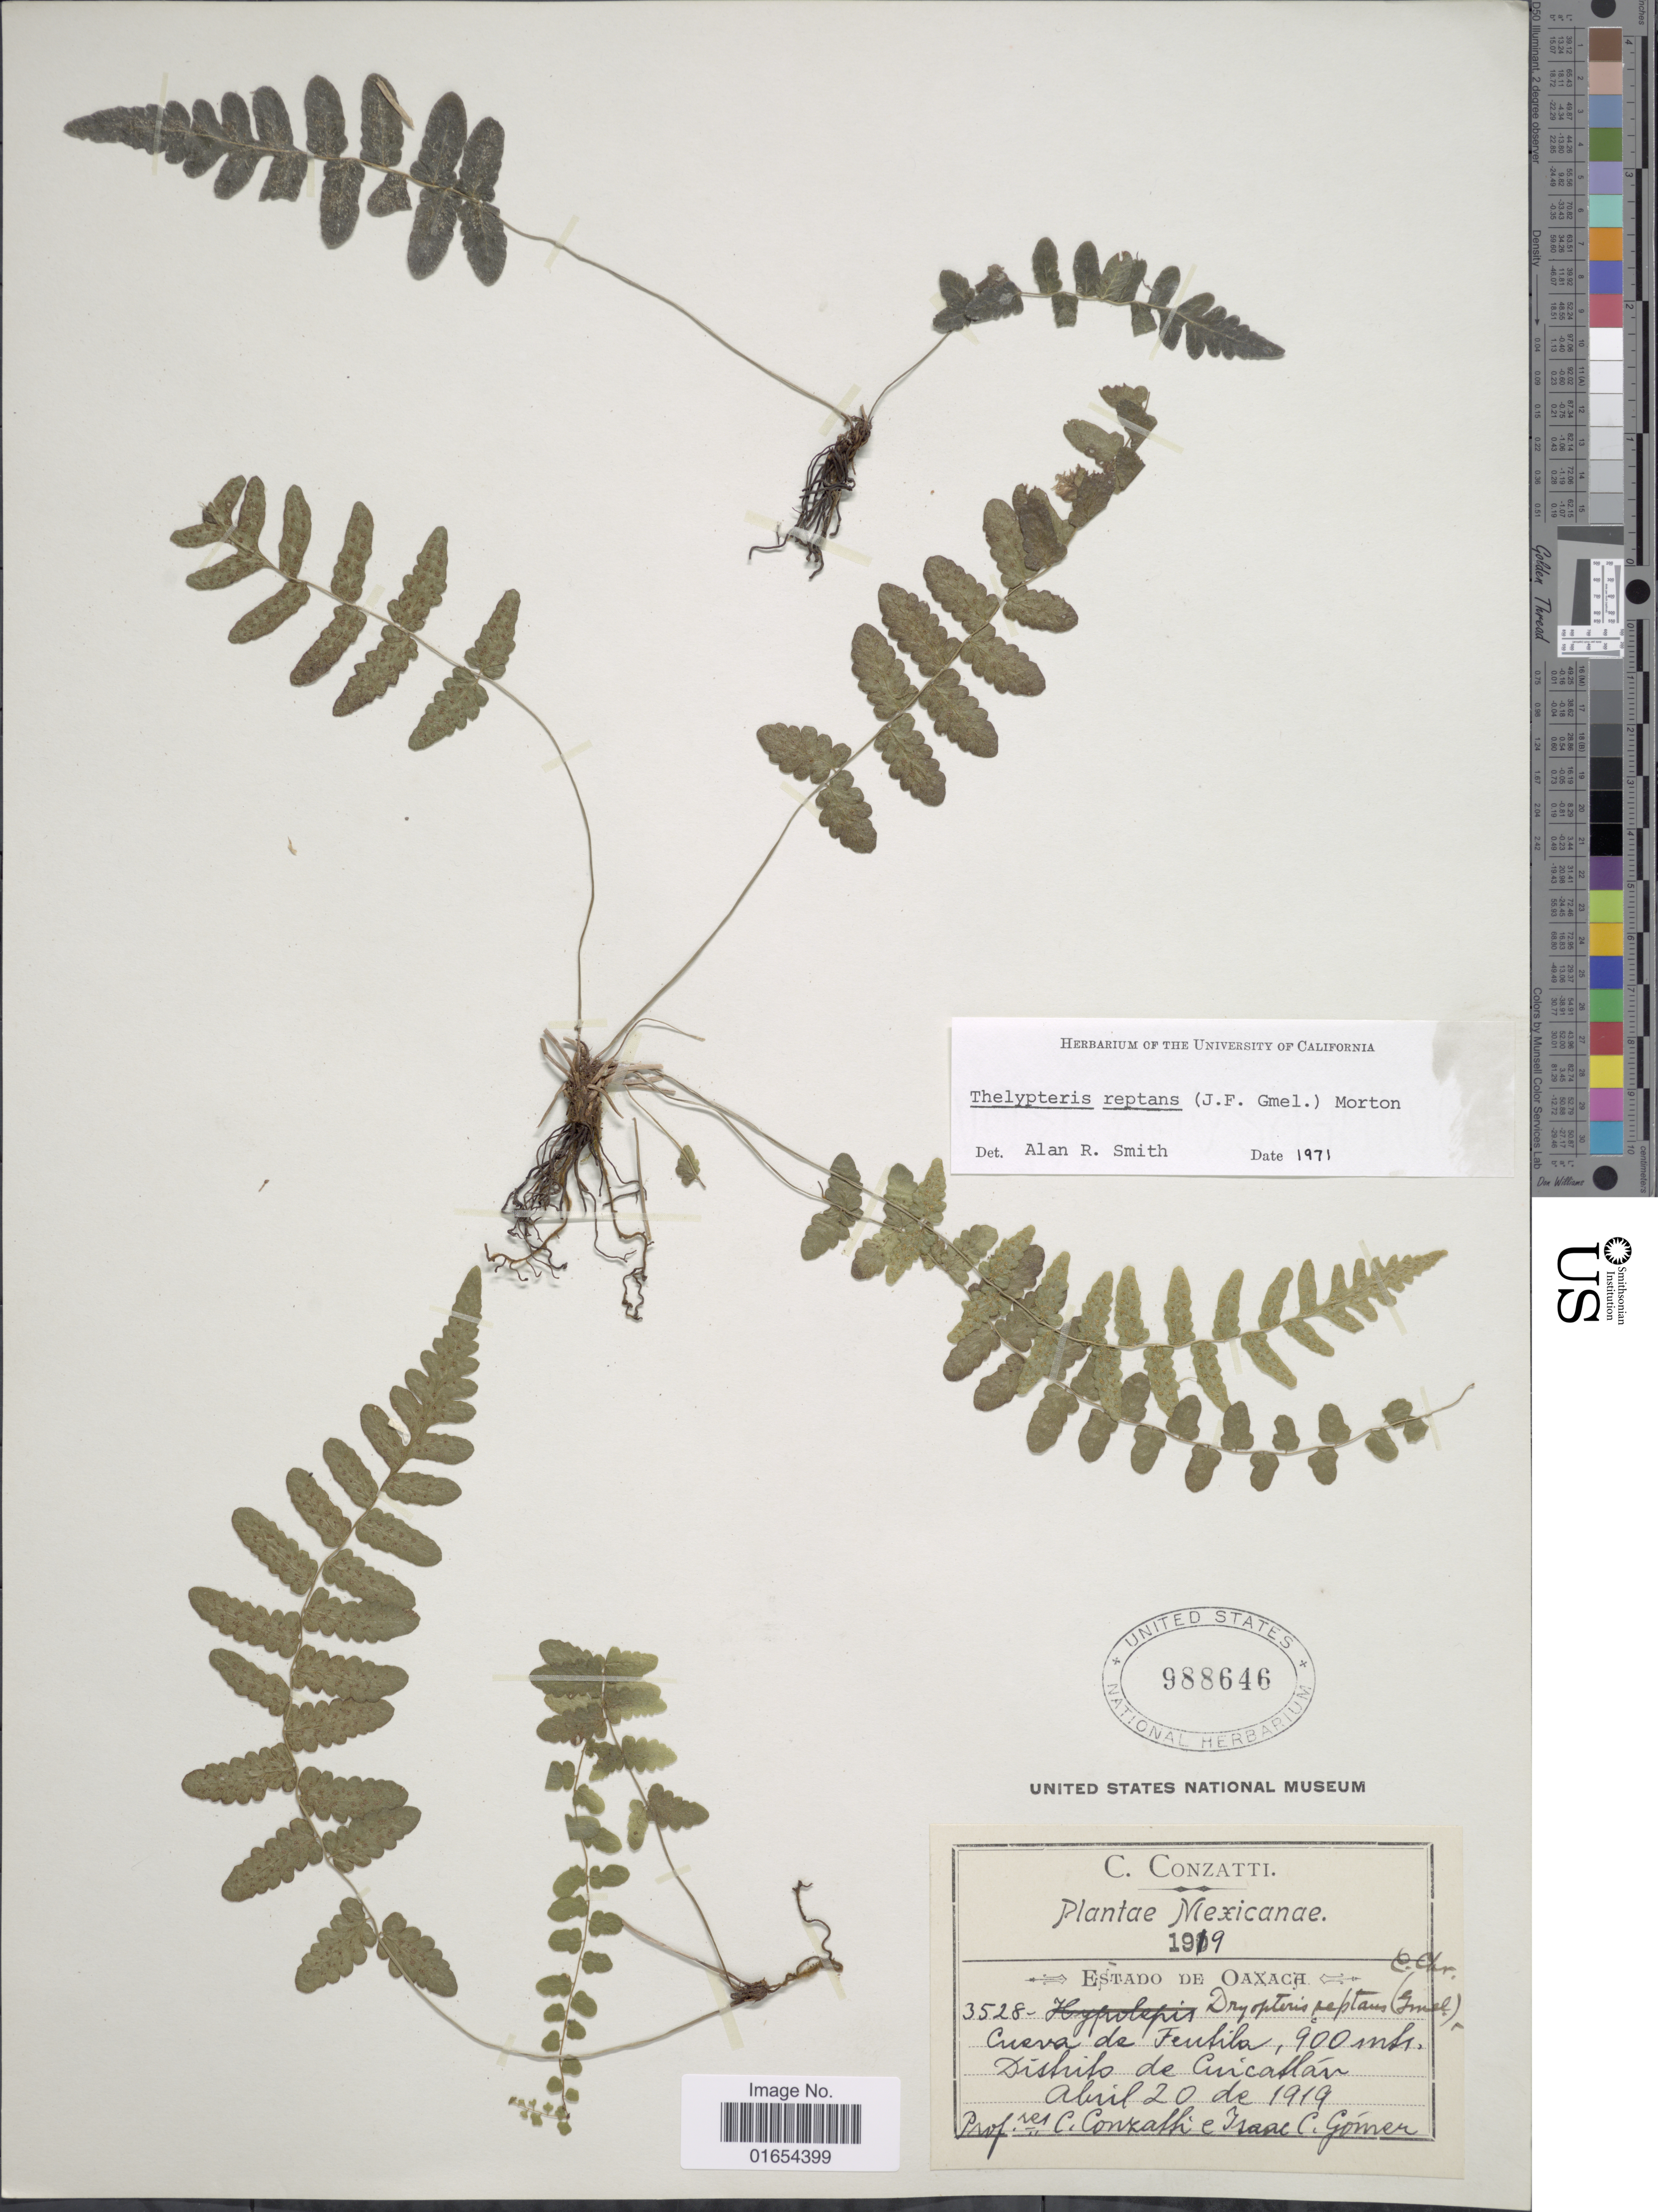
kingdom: Plantae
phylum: Tracheophyta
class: Polypodiopsida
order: Polypodiales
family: Thelypteridaceae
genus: Goniopteris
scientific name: Goniopteris reptans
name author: (J.F. Gmel.) C. Presl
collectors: C. Conzatti & I. Gomer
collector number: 3528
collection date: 1919-04-20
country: Mexico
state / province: Oaxaca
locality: Cueva de Teutila, Distrito Cuicatlán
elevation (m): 900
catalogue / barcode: US 988646